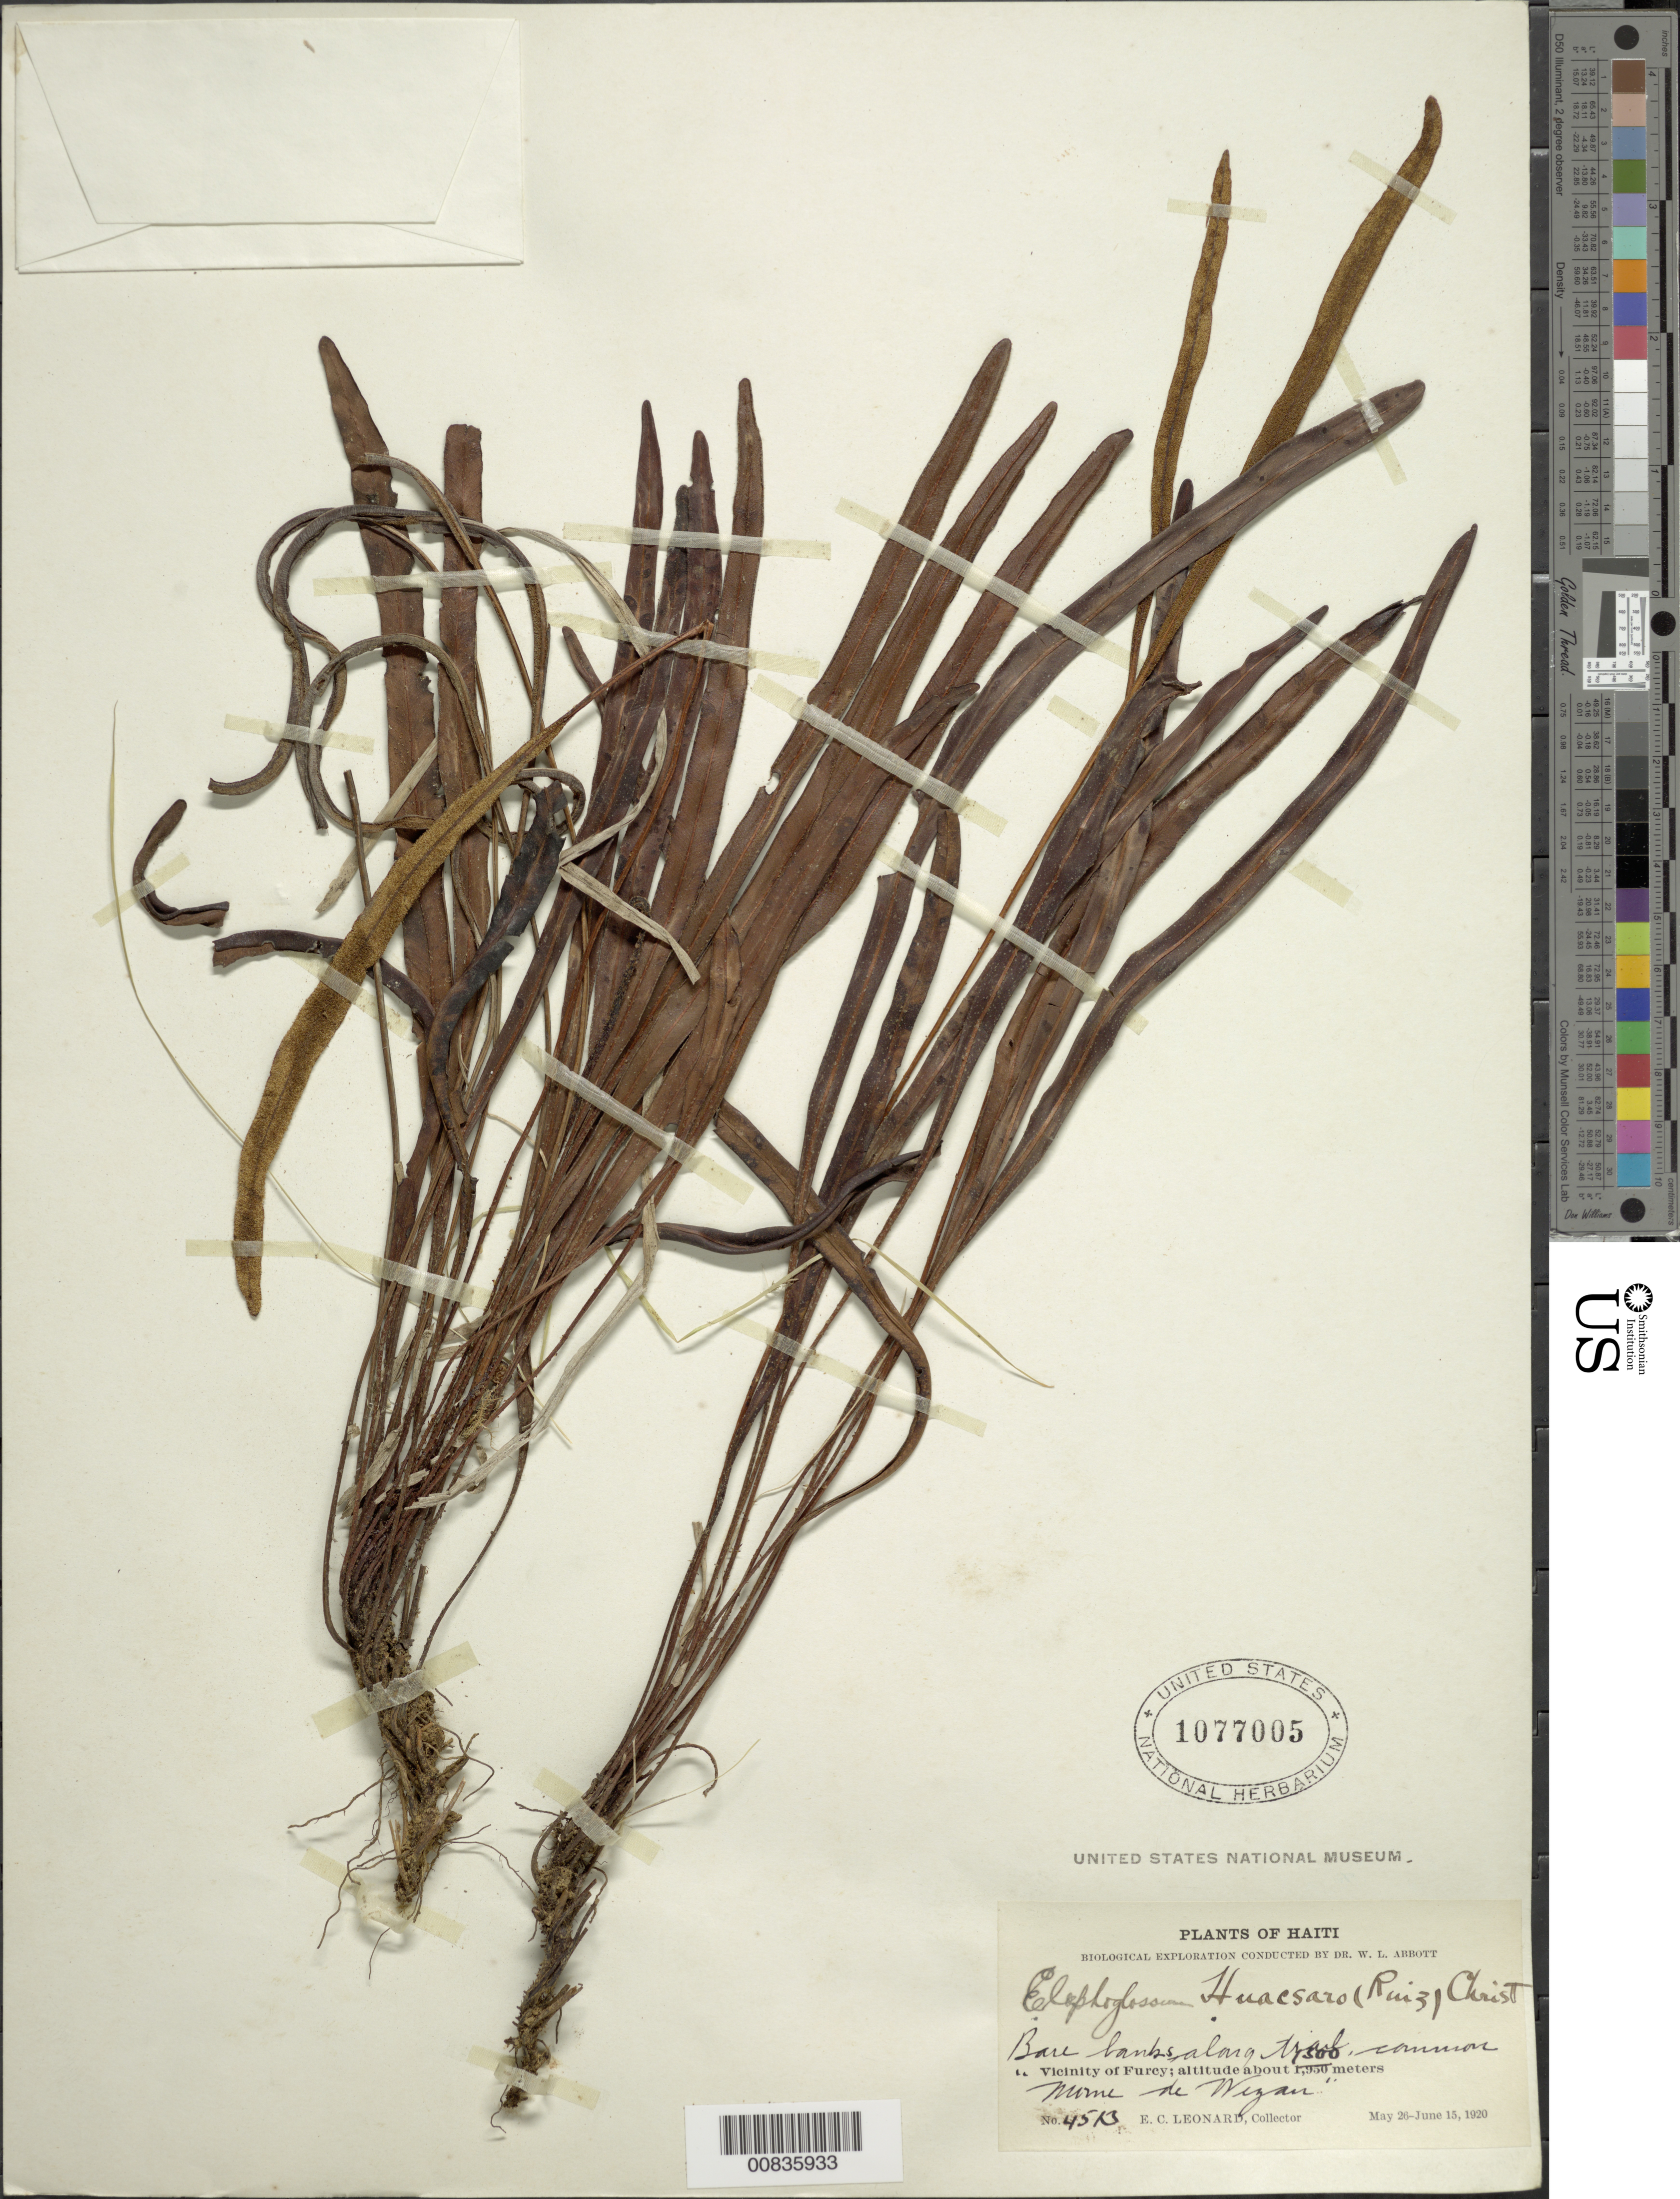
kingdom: Plantae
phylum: Tracheophyta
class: Polypodiopsida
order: Polypodiales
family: Dryopteridaceae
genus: Elaphoglossum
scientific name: Elaphoglossum huacsaro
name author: (Ruiz) Christ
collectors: E. C. Leonard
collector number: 4513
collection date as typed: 26 May 1920 to 15 Jun 1920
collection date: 1920-05-26/1920-06-15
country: Haiti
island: Hispaniola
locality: Furcy vicinity, Morne de Weyan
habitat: Bare banks along trail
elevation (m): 1300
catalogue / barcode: US 1077005